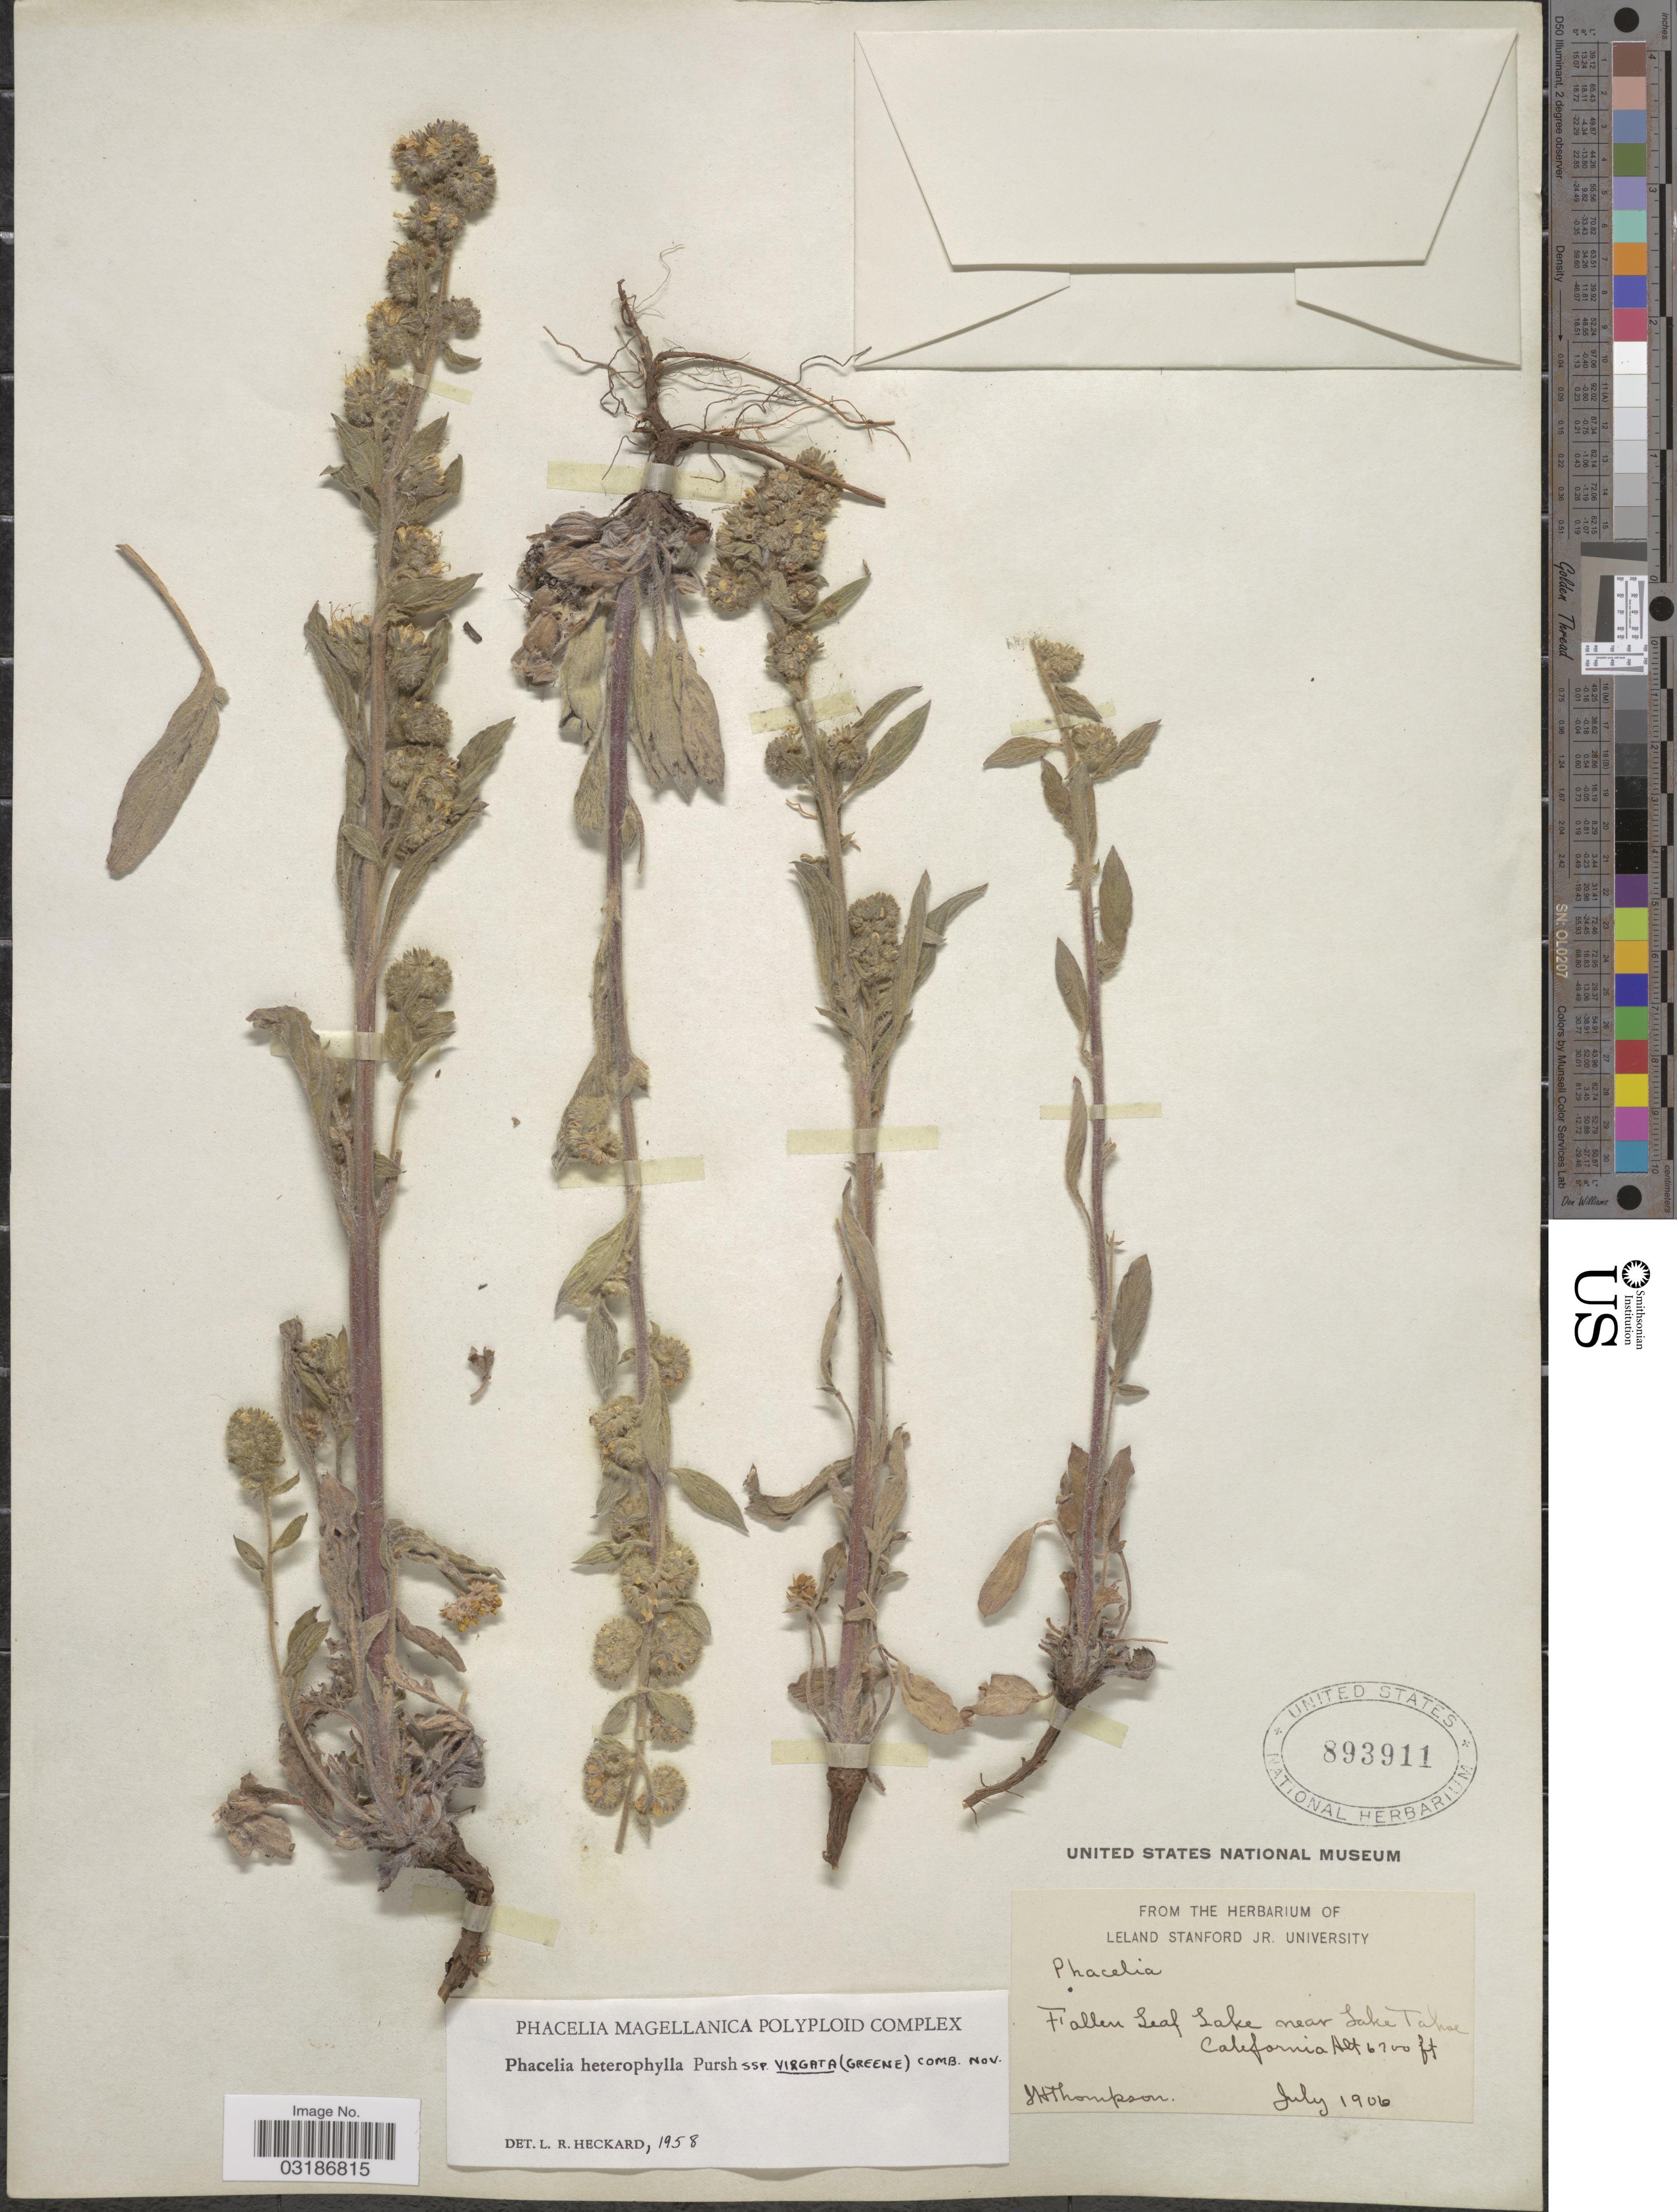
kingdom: Plantae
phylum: Tracheophyta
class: Magnoliopsida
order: Boraginales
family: Hydrophyllaceae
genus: Phacelia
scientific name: Phacelia heterophylla subsp. virgata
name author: (Greene) Heckard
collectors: J. Thompson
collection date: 1906-07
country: United States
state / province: California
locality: Fallen Leaf Lake near Lake Tahoe.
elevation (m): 2042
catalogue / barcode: US 893911